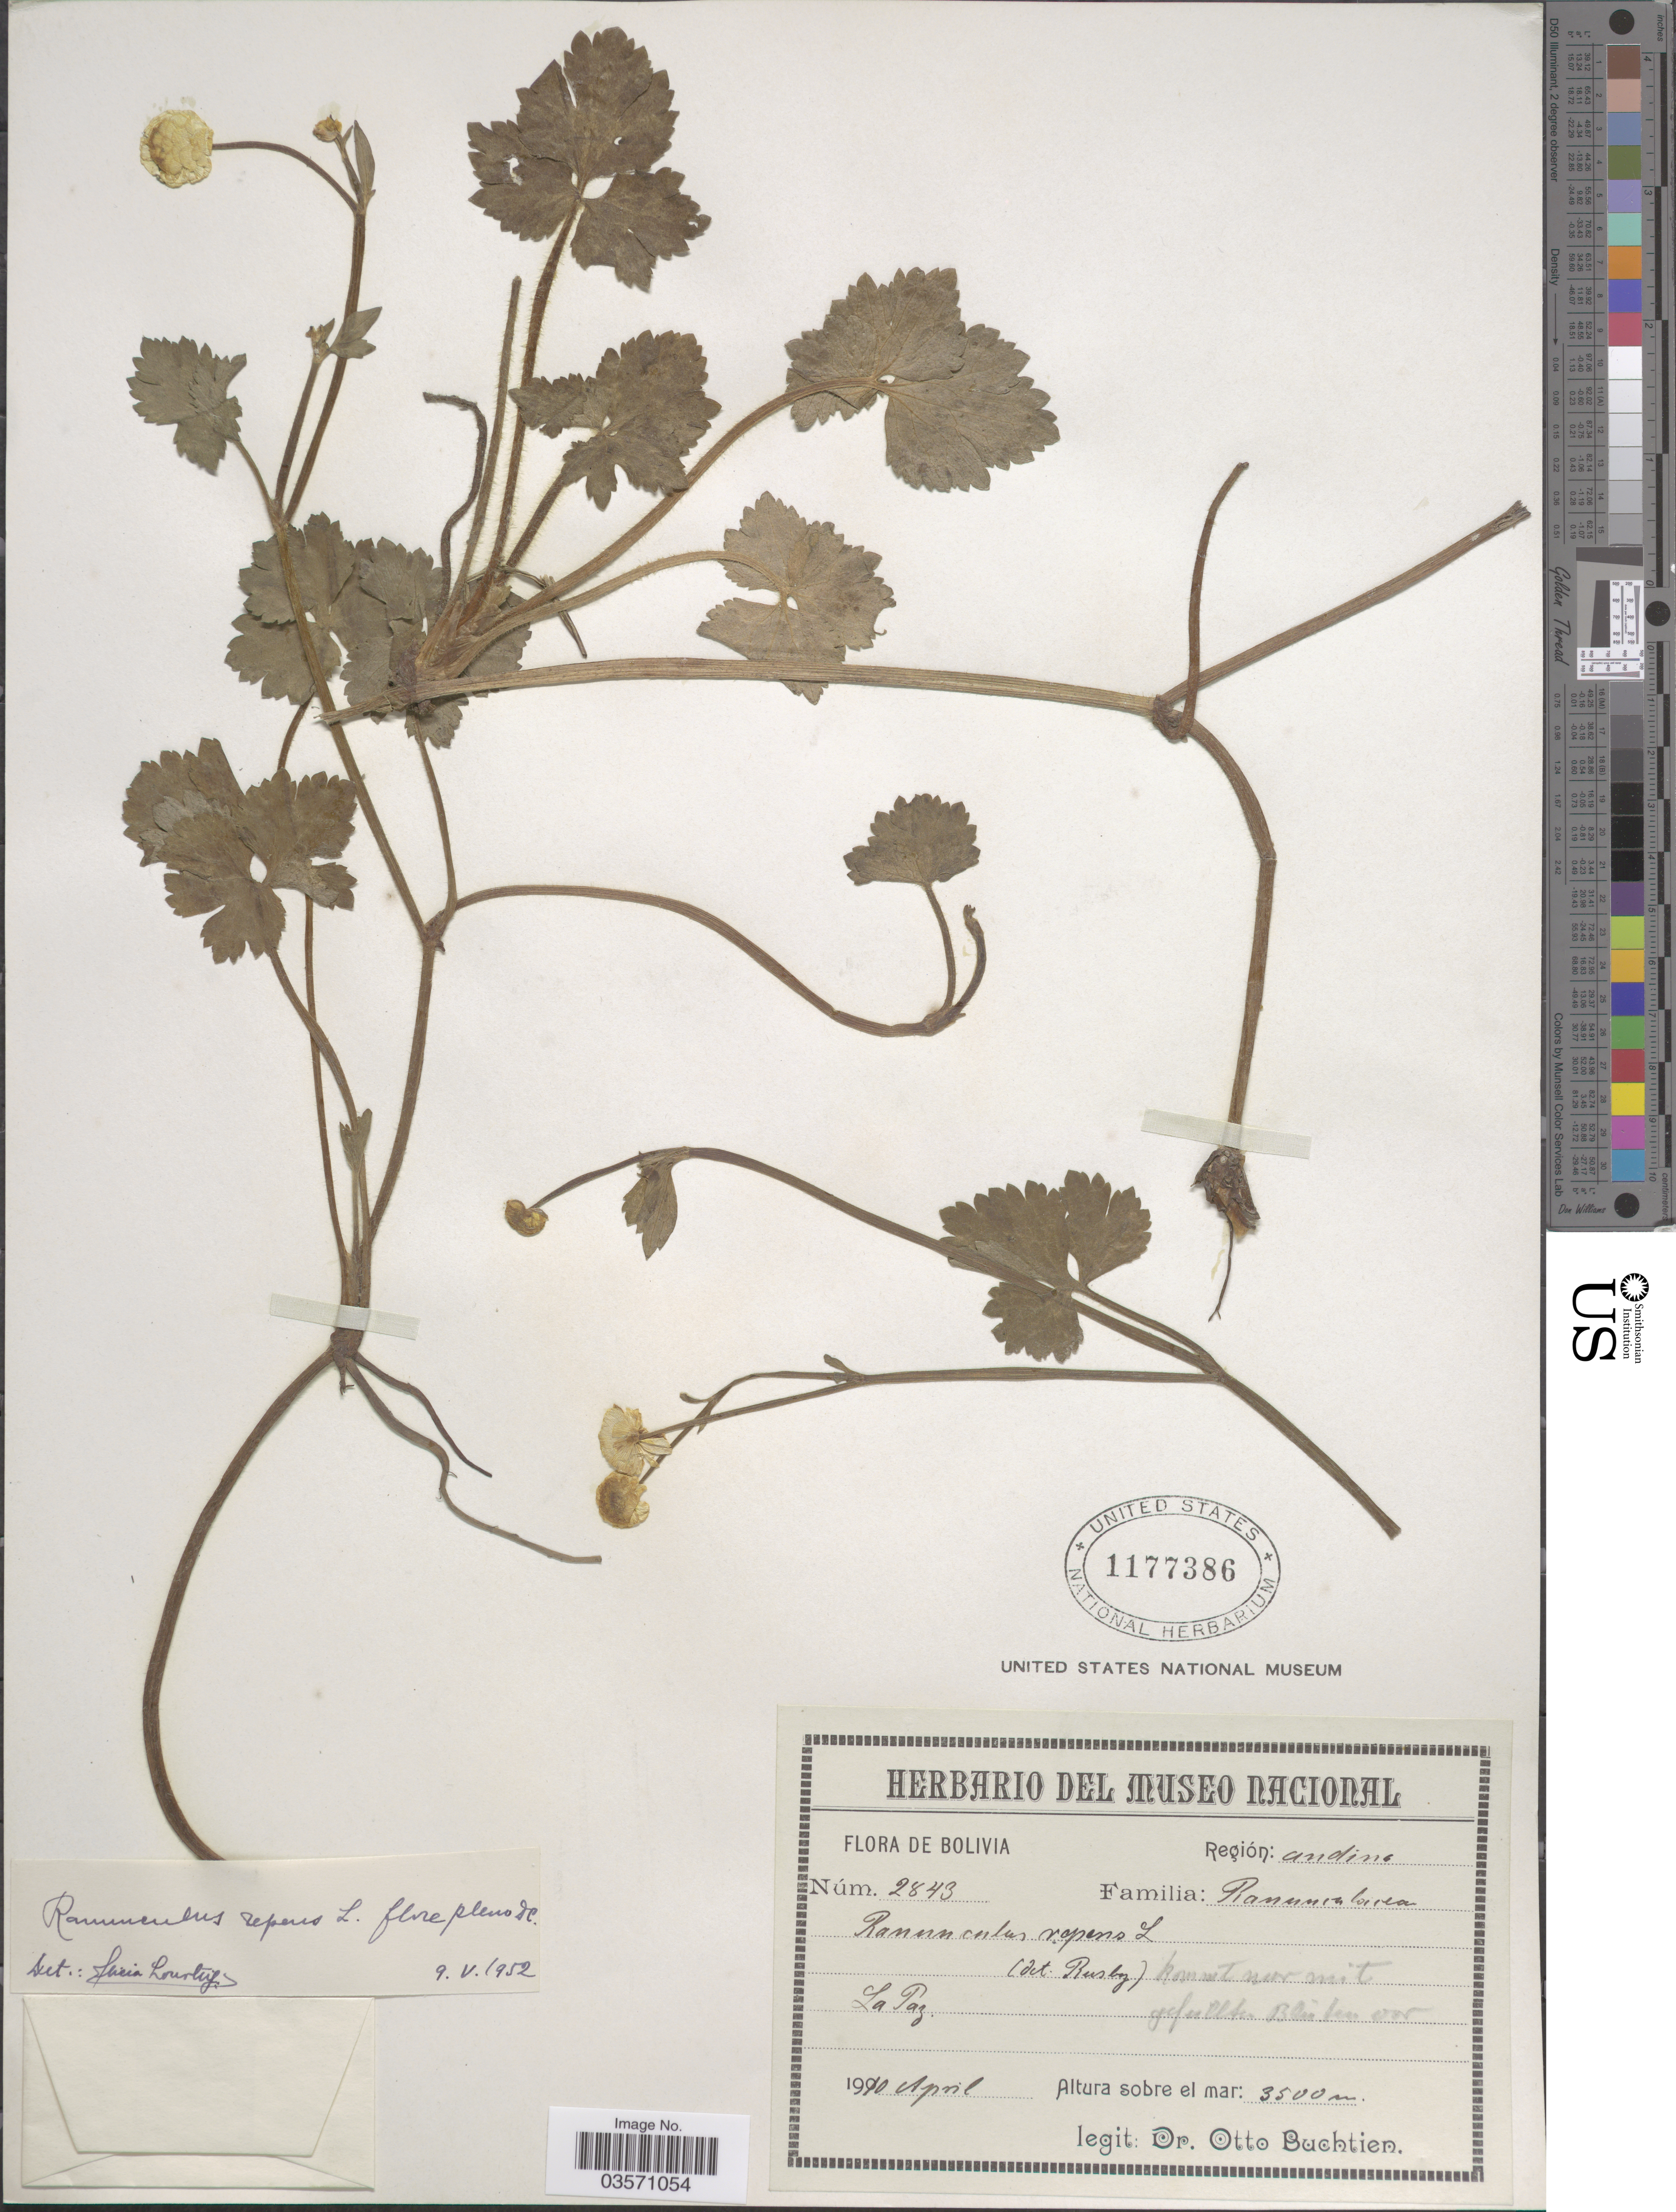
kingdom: Plantae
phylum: Tracheophyta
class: Magnoliopsida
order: Ranunculales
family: Ranunculaceae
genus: Ranunculus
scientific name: Ranunculus repens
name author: L.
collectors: O. Buchtien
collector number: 2843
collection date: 1990-04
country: Bolivia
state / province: La Paz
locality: Región: Andina. La Paz.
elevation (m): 3500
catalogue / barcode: US 1177386